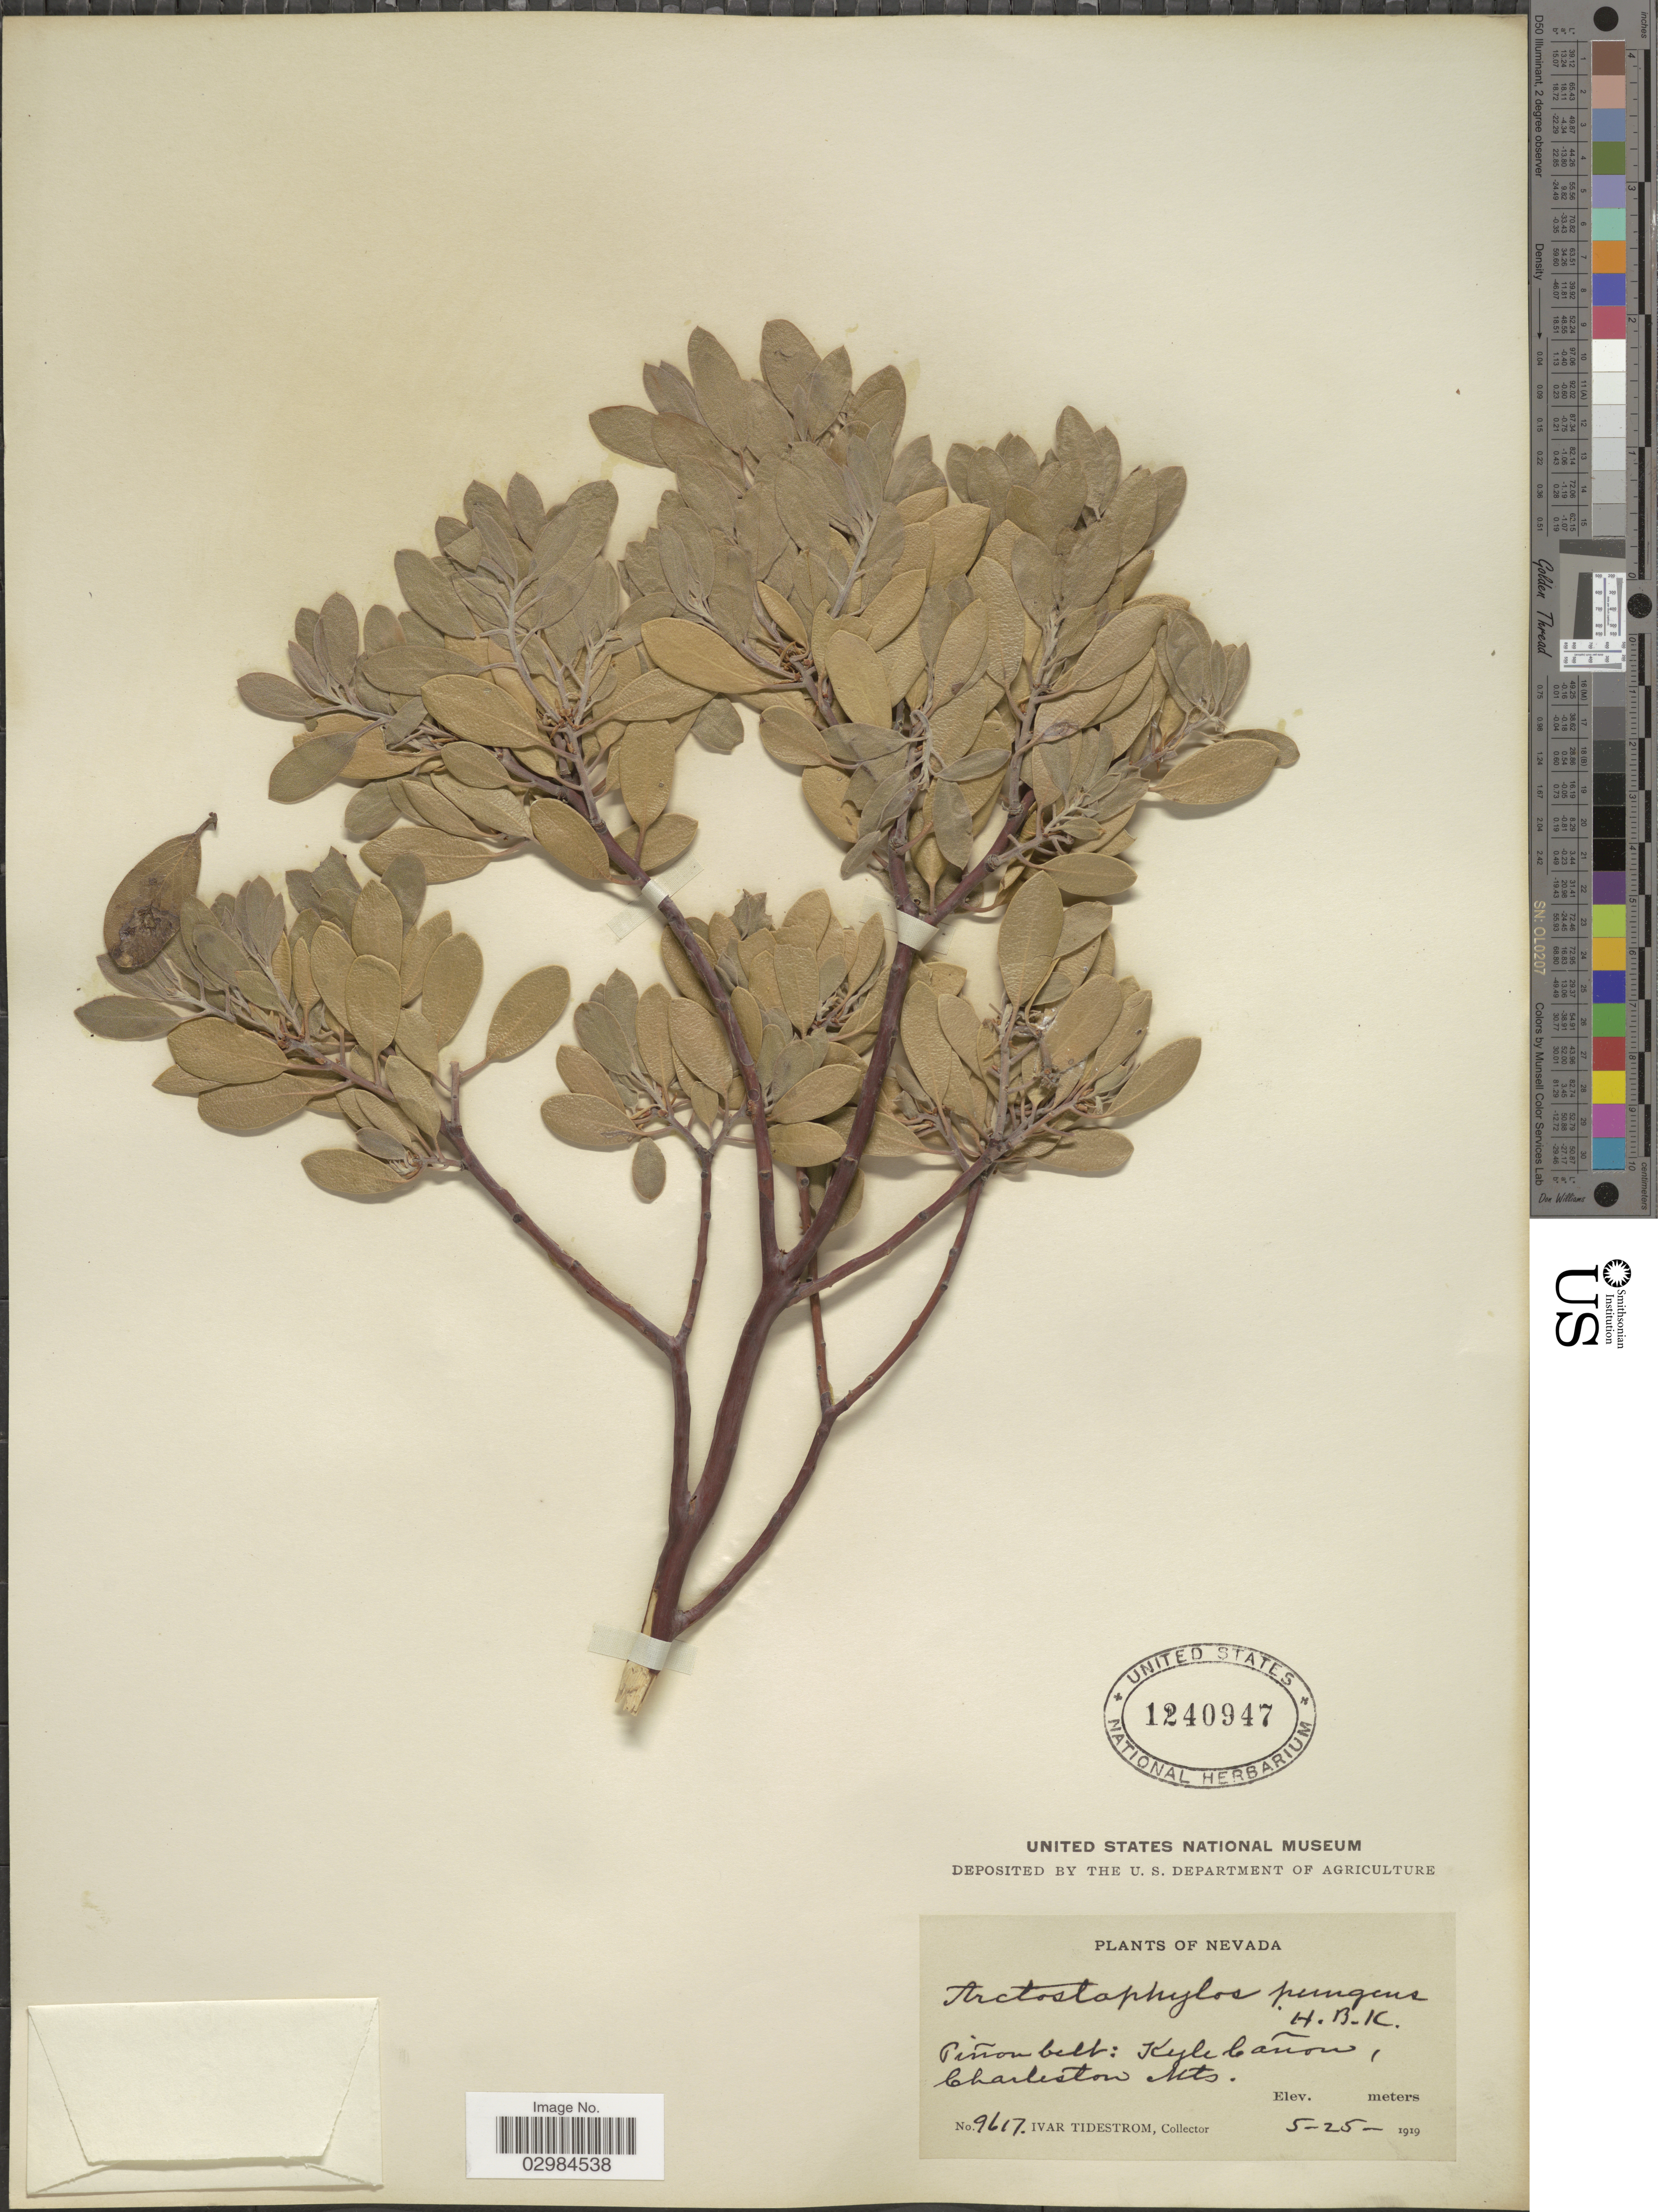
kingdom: Plantae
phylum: Tracheophyta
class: Magnoliopsida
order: Ericales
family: Ericaceae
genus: Arctostaphylos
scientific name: Arctostaphylos pungens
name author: Kunth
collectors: I. F. Tidestrom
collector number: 9617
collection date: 1919-05-25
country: United States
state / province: Nevada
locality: Piñon belt: Kyle Cañon, Charleston Mts.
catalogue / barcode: US 1240947